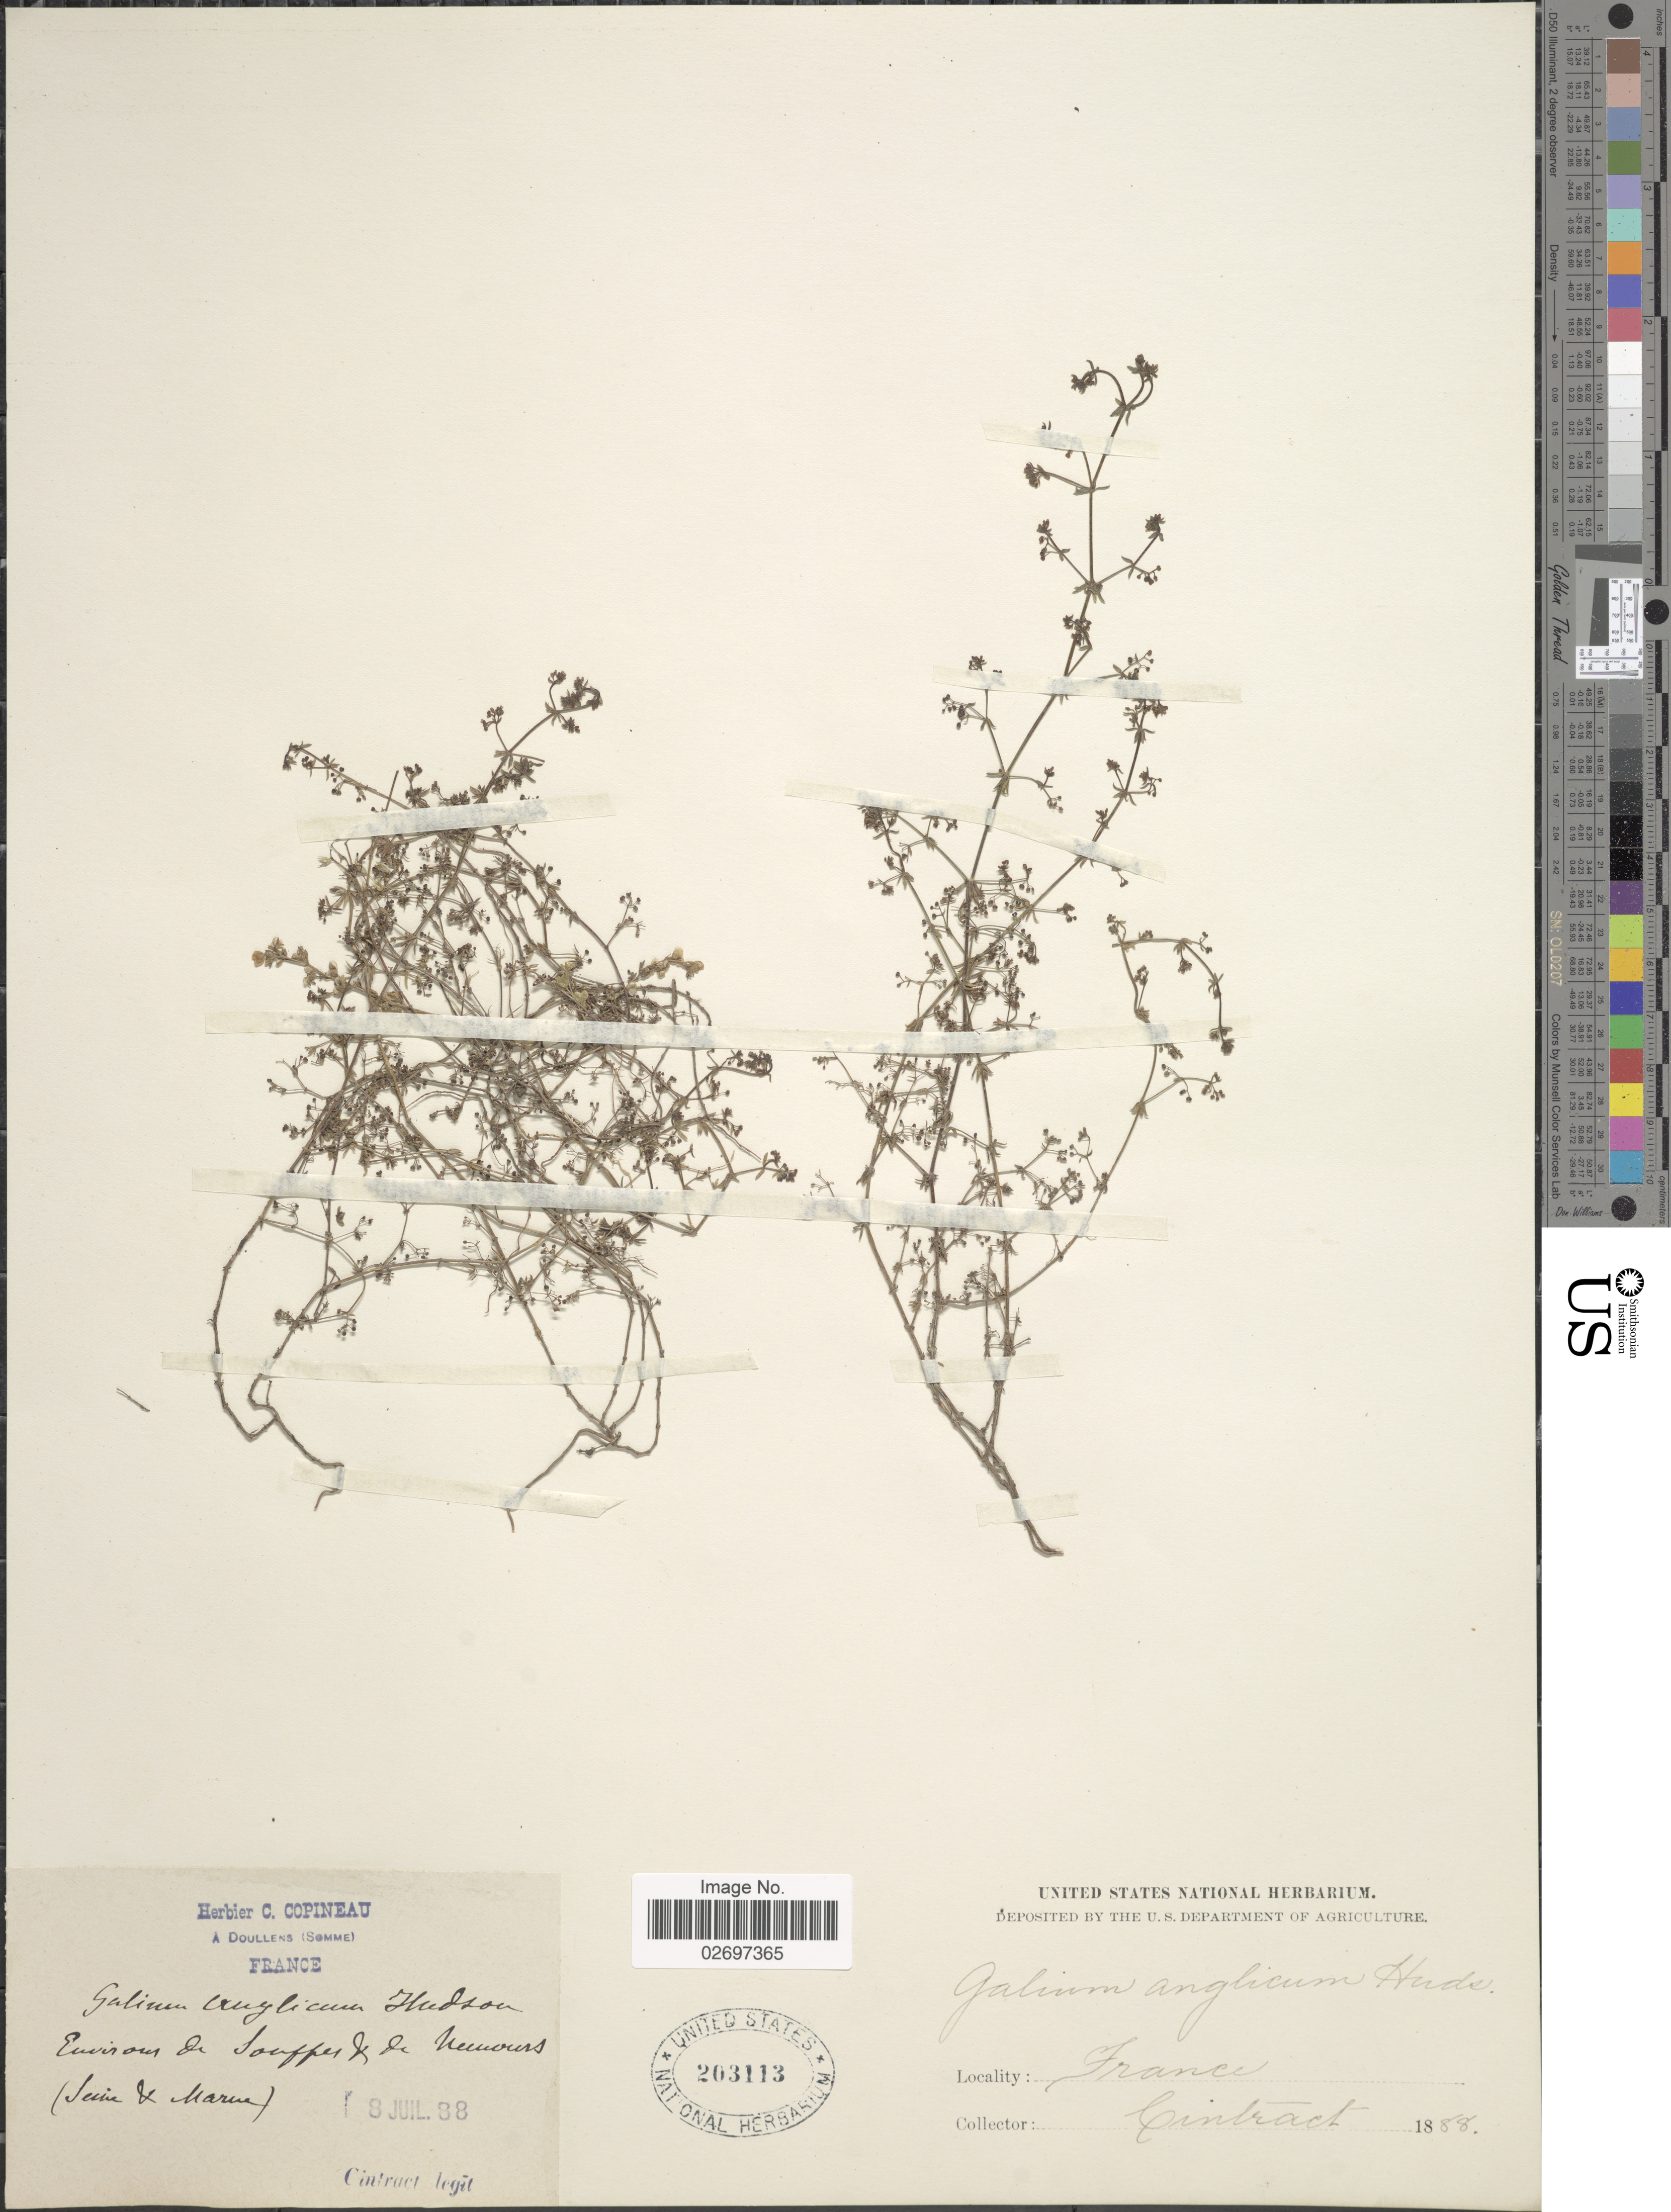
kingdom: Plantae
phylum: Tracheophyta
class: Magnoliopsida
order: Gentianales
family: Rubiaceae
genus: Galium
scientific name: Galium parisiense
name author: L.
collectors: Cintract, --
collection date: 1888-07-08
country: France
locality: Environs de Souffer & de Newours (Seine & Marne)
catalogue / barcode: US 263113